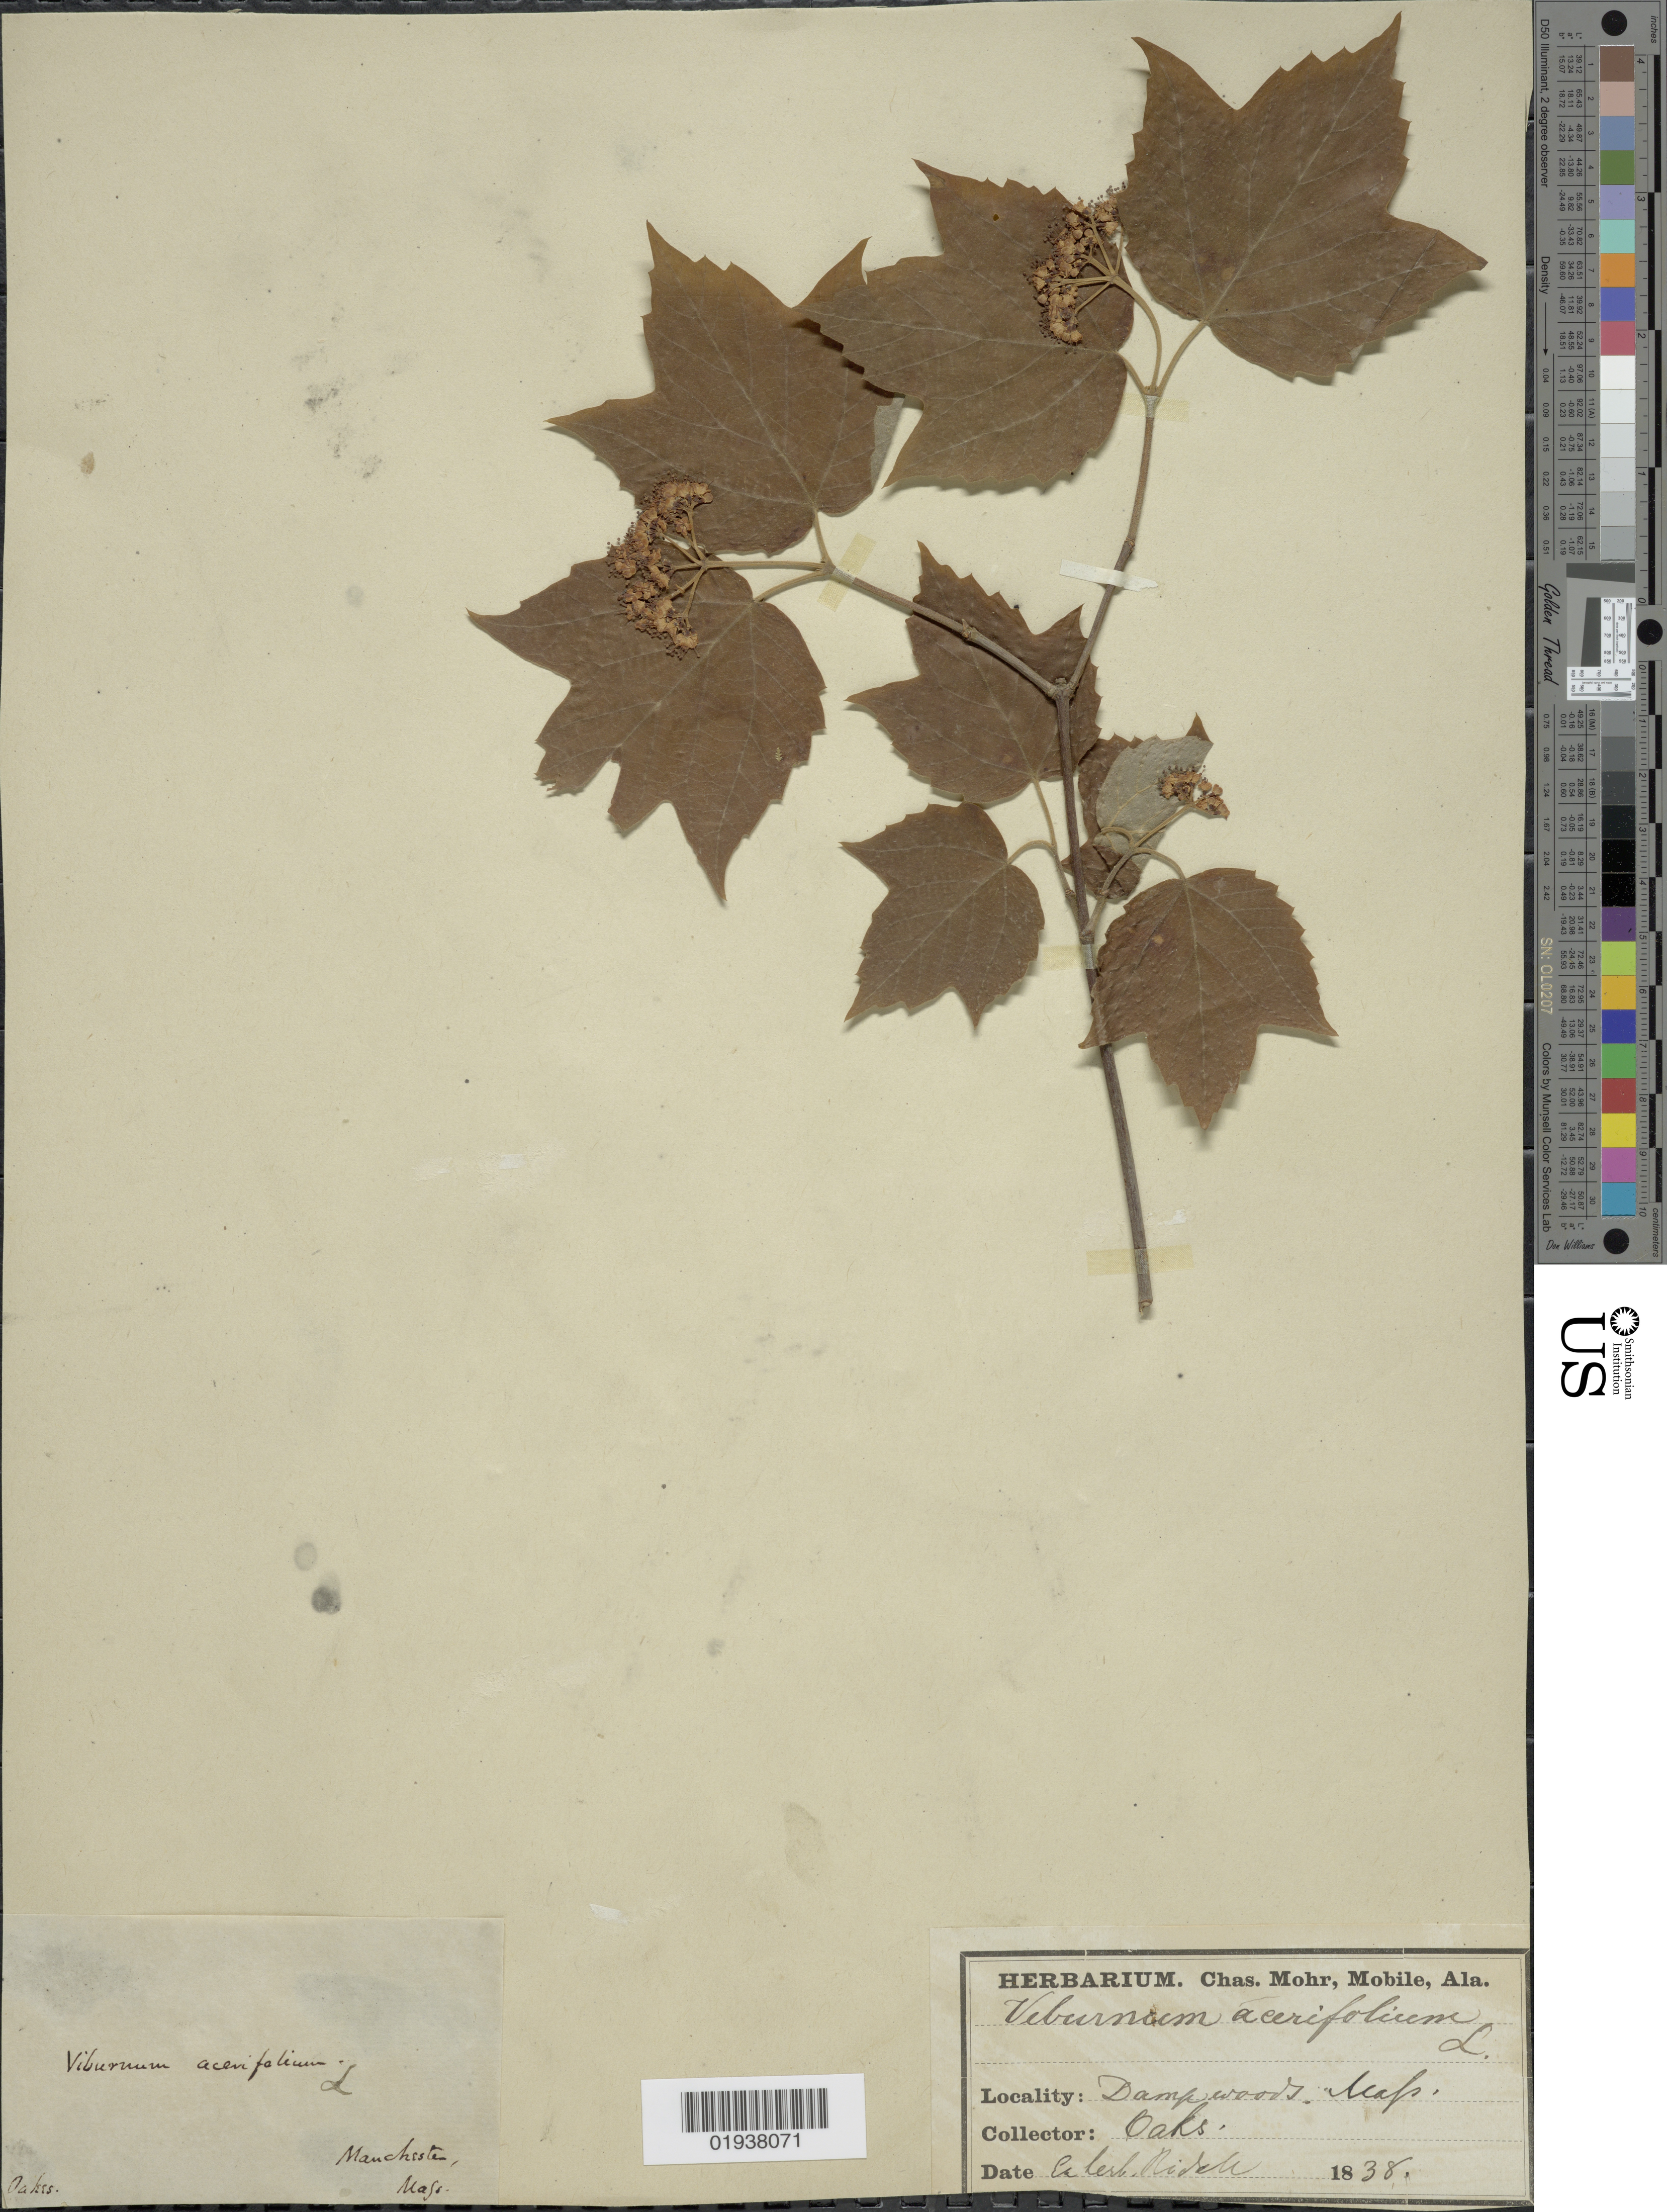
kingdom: Plantae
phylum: Tracheophyta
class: Magnoliopsida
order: Dipsacales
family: Viburnaceae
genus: Viburnum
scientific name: Viburnum acerifolium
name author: L.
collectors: -. Oakes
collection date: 1838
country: United States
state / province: Massachusetts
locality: Damps woods